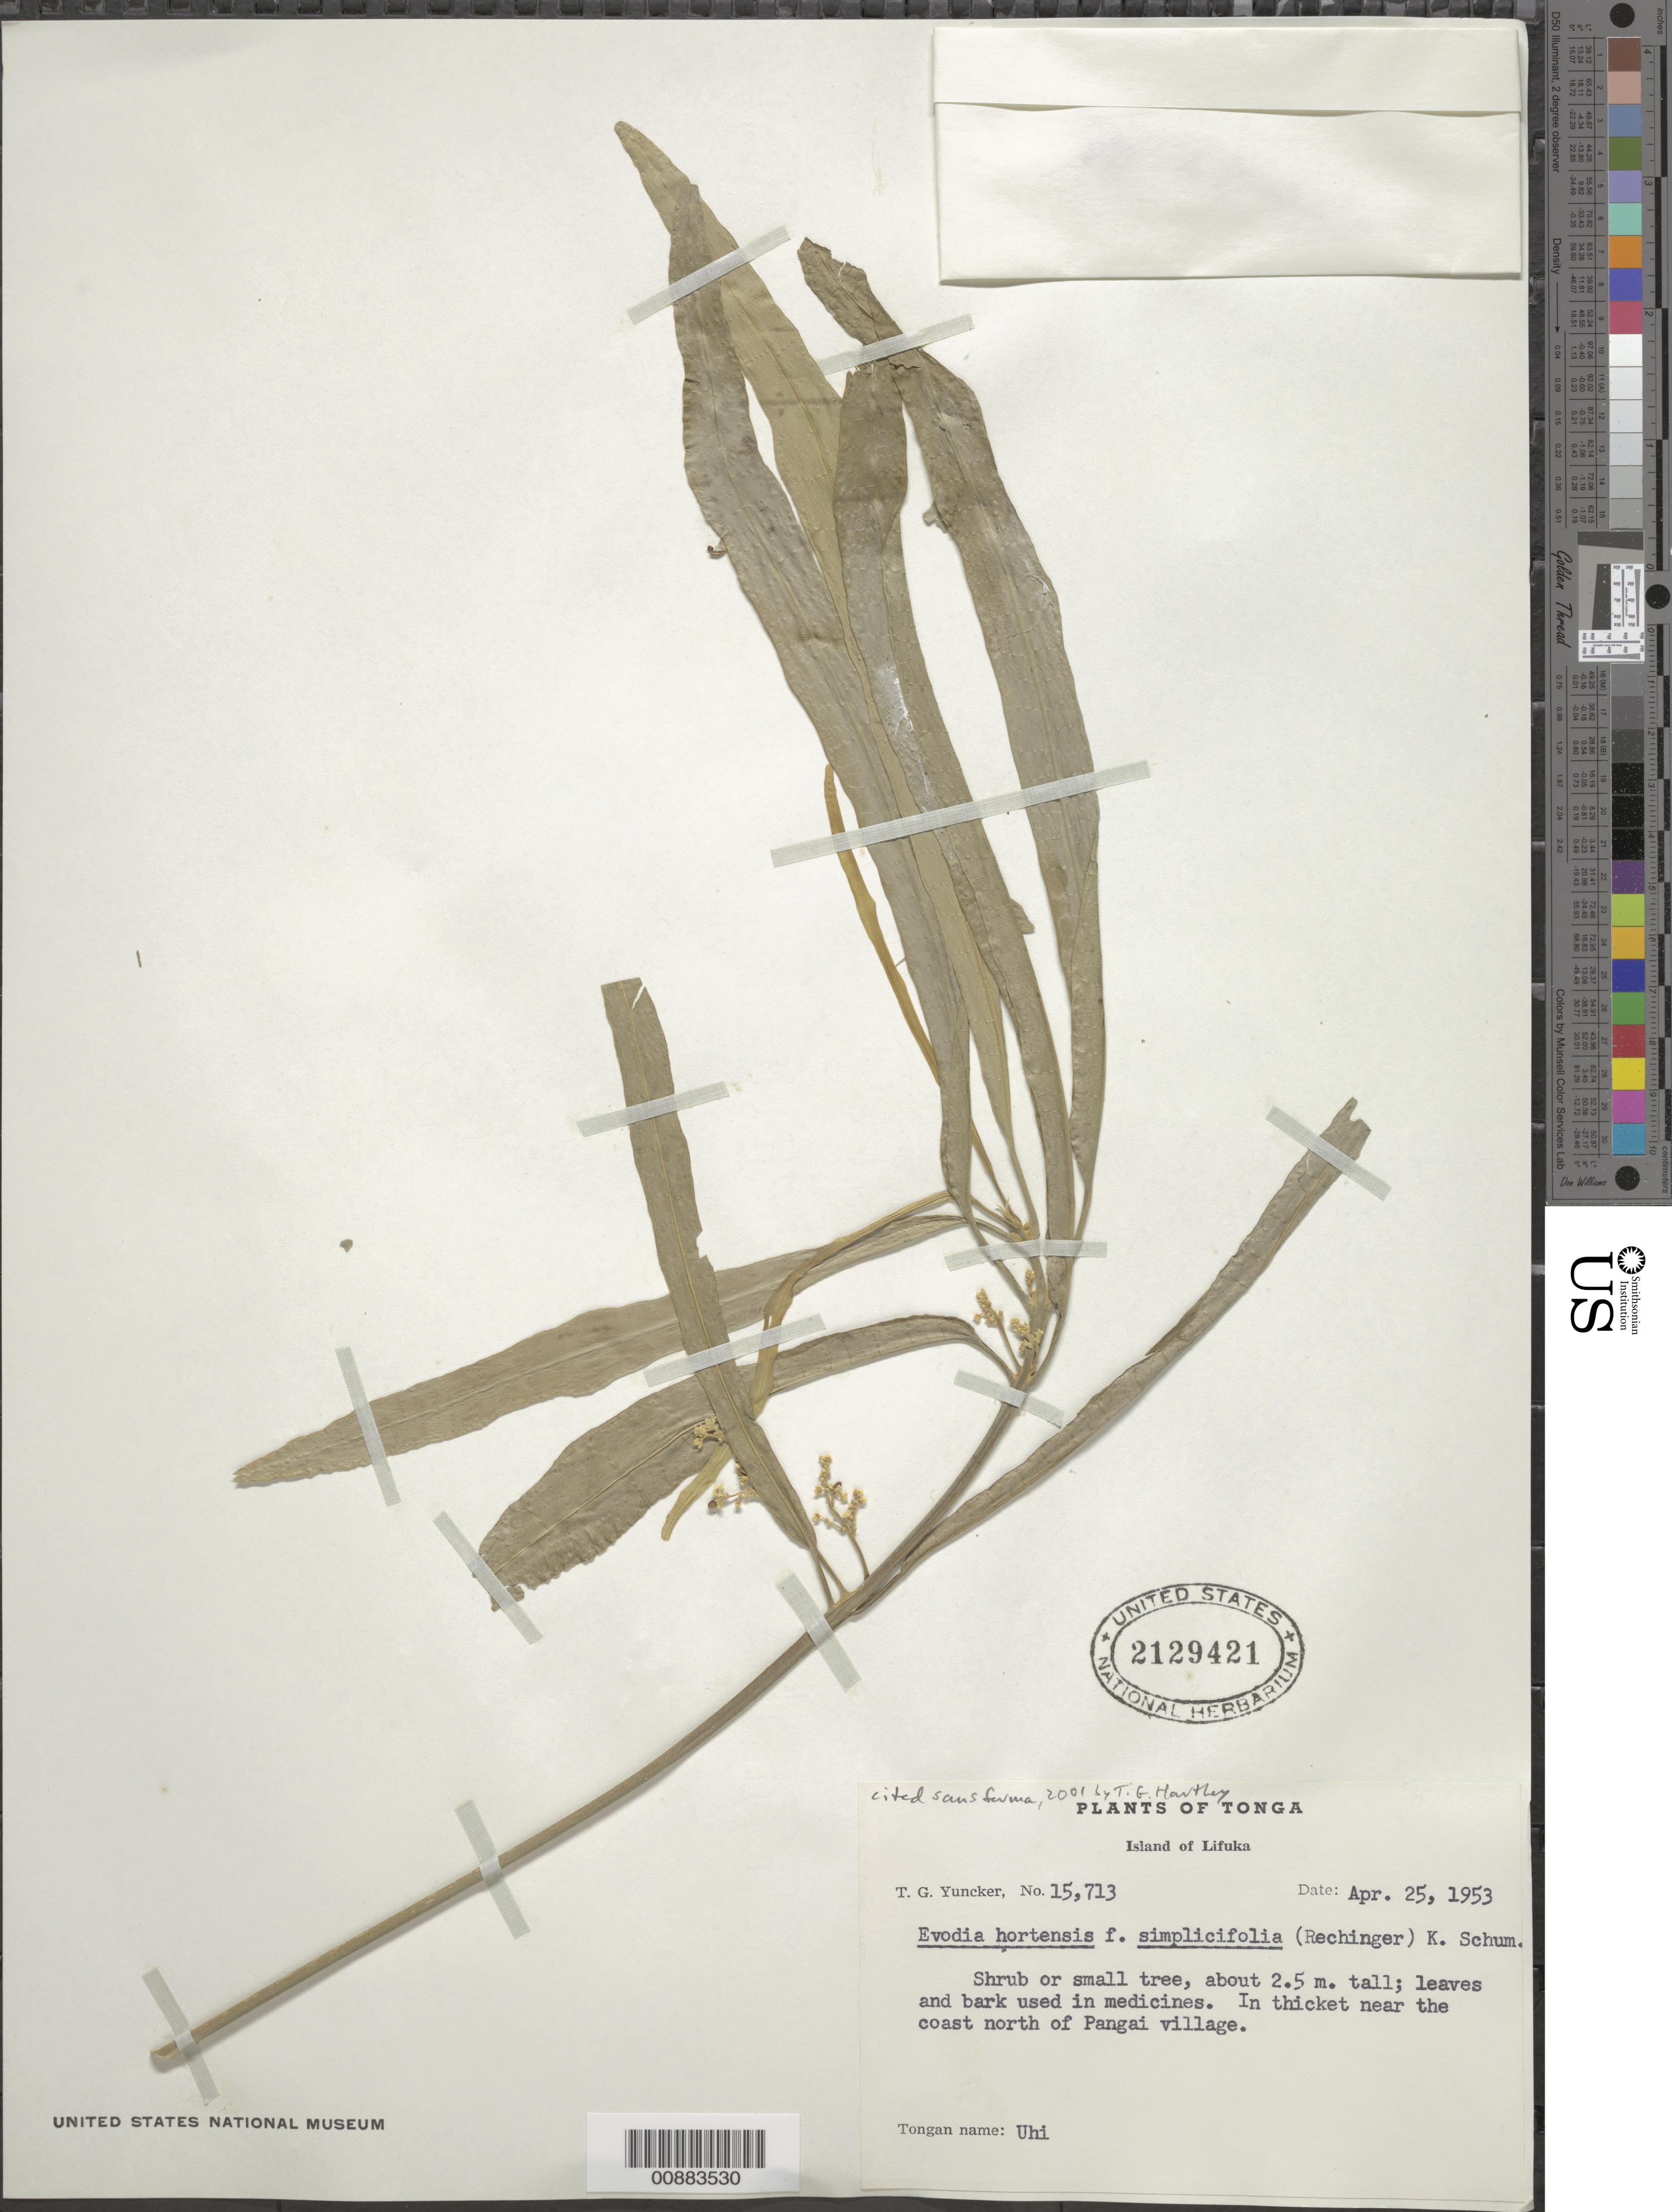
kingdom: Plantae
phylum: Tracheophyta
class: Magnoliopsida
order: Sapindales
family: Rutaceae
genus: Euodia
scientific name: Euodia hortensis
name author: J.R. Forst. & G. Forst.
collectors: T. G. Yuncker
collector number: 15713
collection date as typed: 25 Apr 1953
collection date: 1953-04-25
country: Tonga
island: Lifuka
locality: In thicket near the coast N of Pangai village.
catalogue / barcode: US 2129421